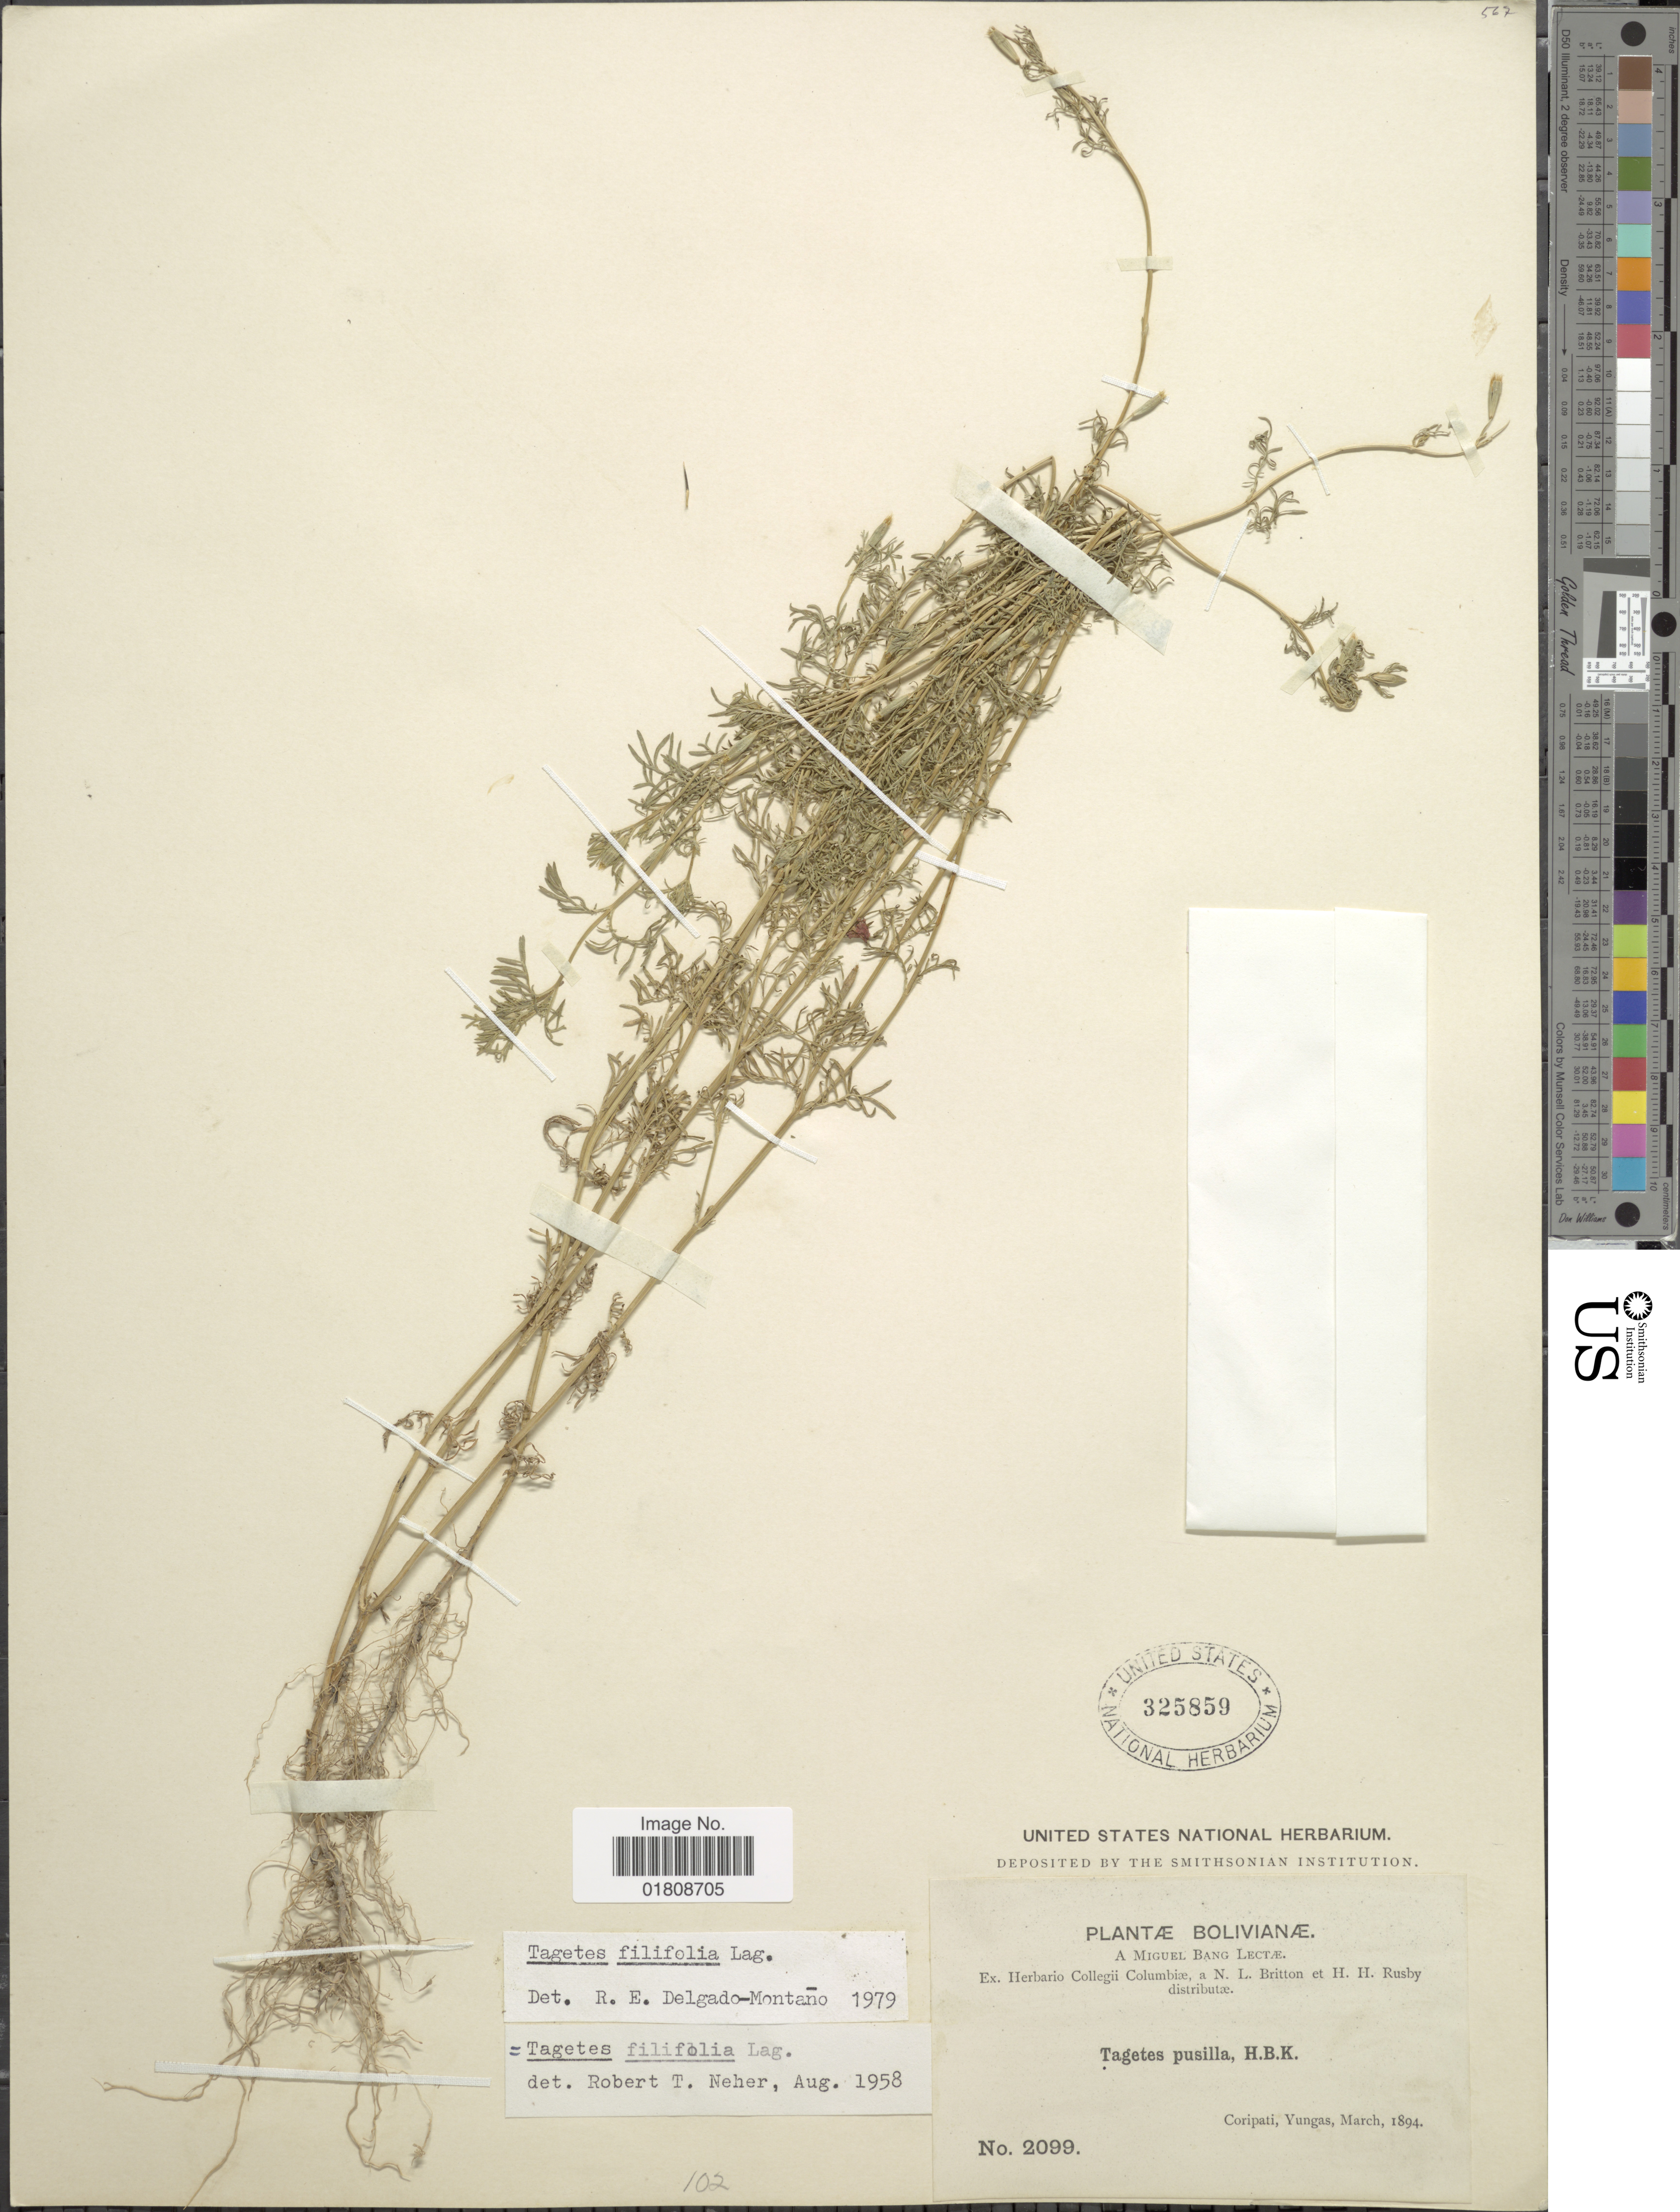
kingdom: Plantae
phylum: Tracheophyta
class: Magnoliopsida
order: Asterales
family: Asteraceae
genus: Tagetes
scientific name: Tagetes filifolia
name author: Lag.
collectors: M. Bang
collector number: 2099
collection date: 1894-03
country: Bolivia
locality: Coripati, Yungas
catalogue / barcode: US 325859